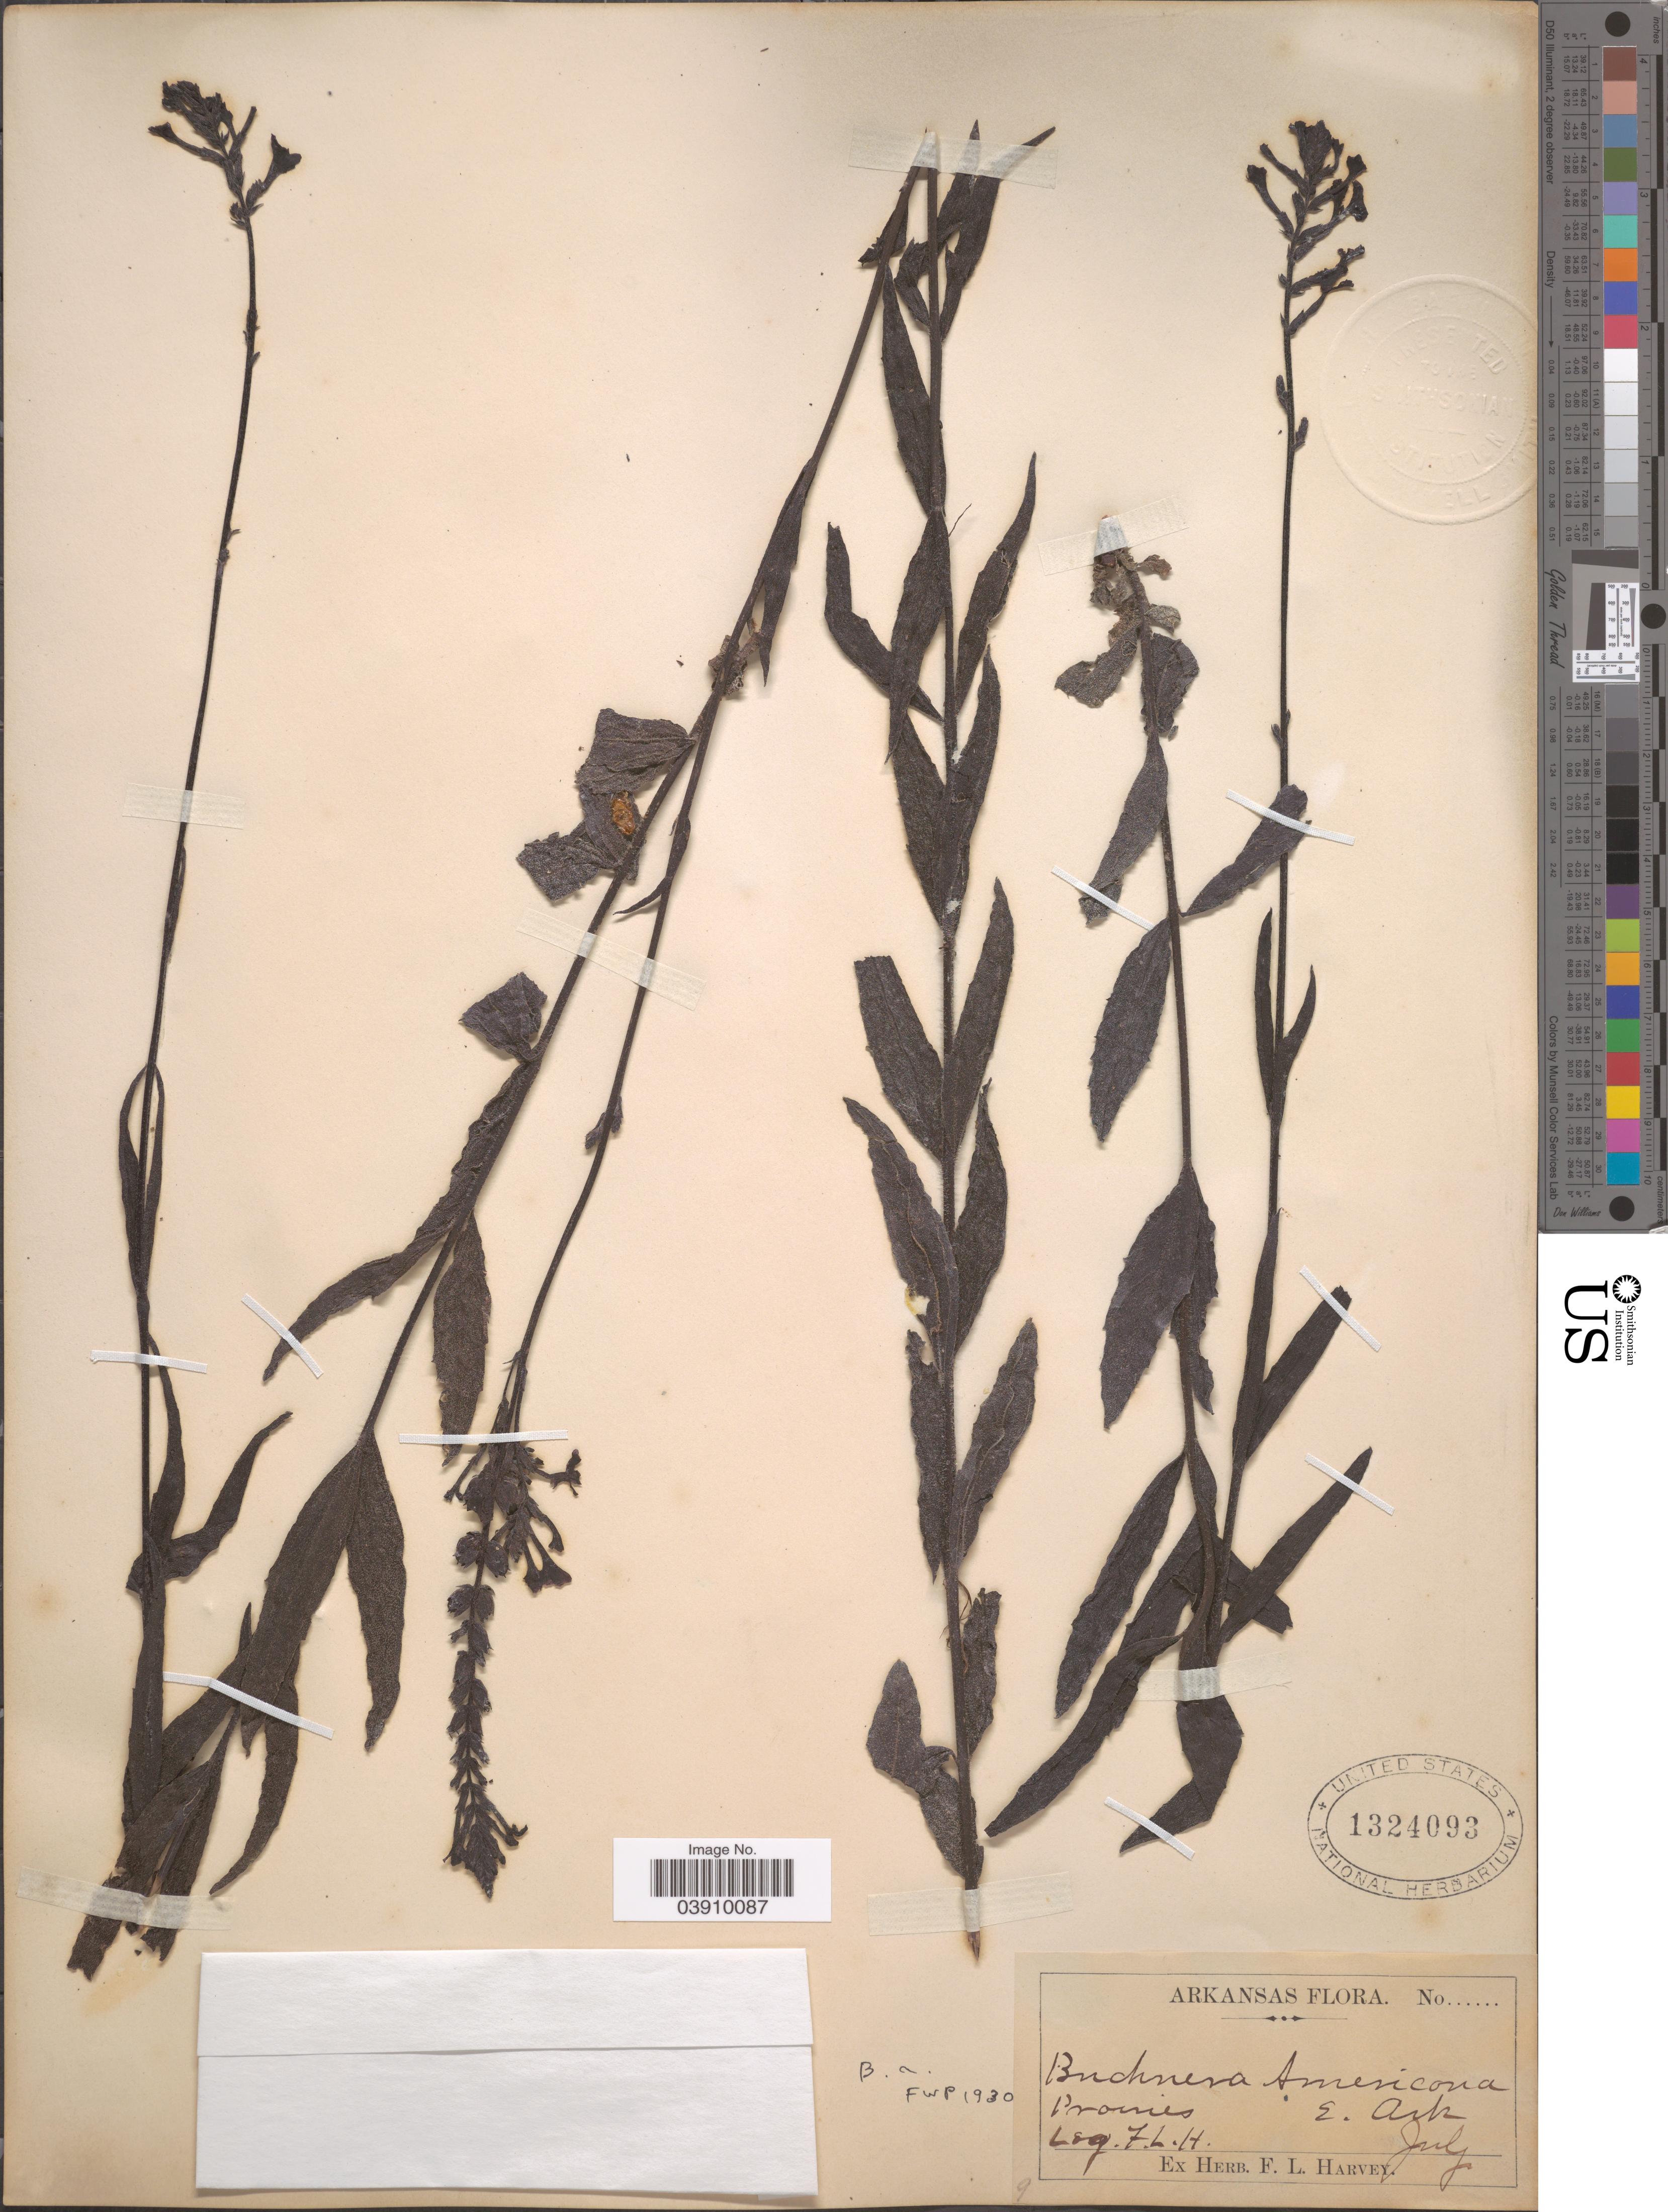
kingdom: Plantae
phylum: Tracheophyta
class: Magnoliopsida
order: Lamiales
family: Orobanchaceae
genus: Buchnera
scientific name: Buchnera americana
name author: L.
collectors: F. L. Harvey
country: United States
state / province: Arkansas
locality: E. Ark.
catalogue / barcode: US 1324093